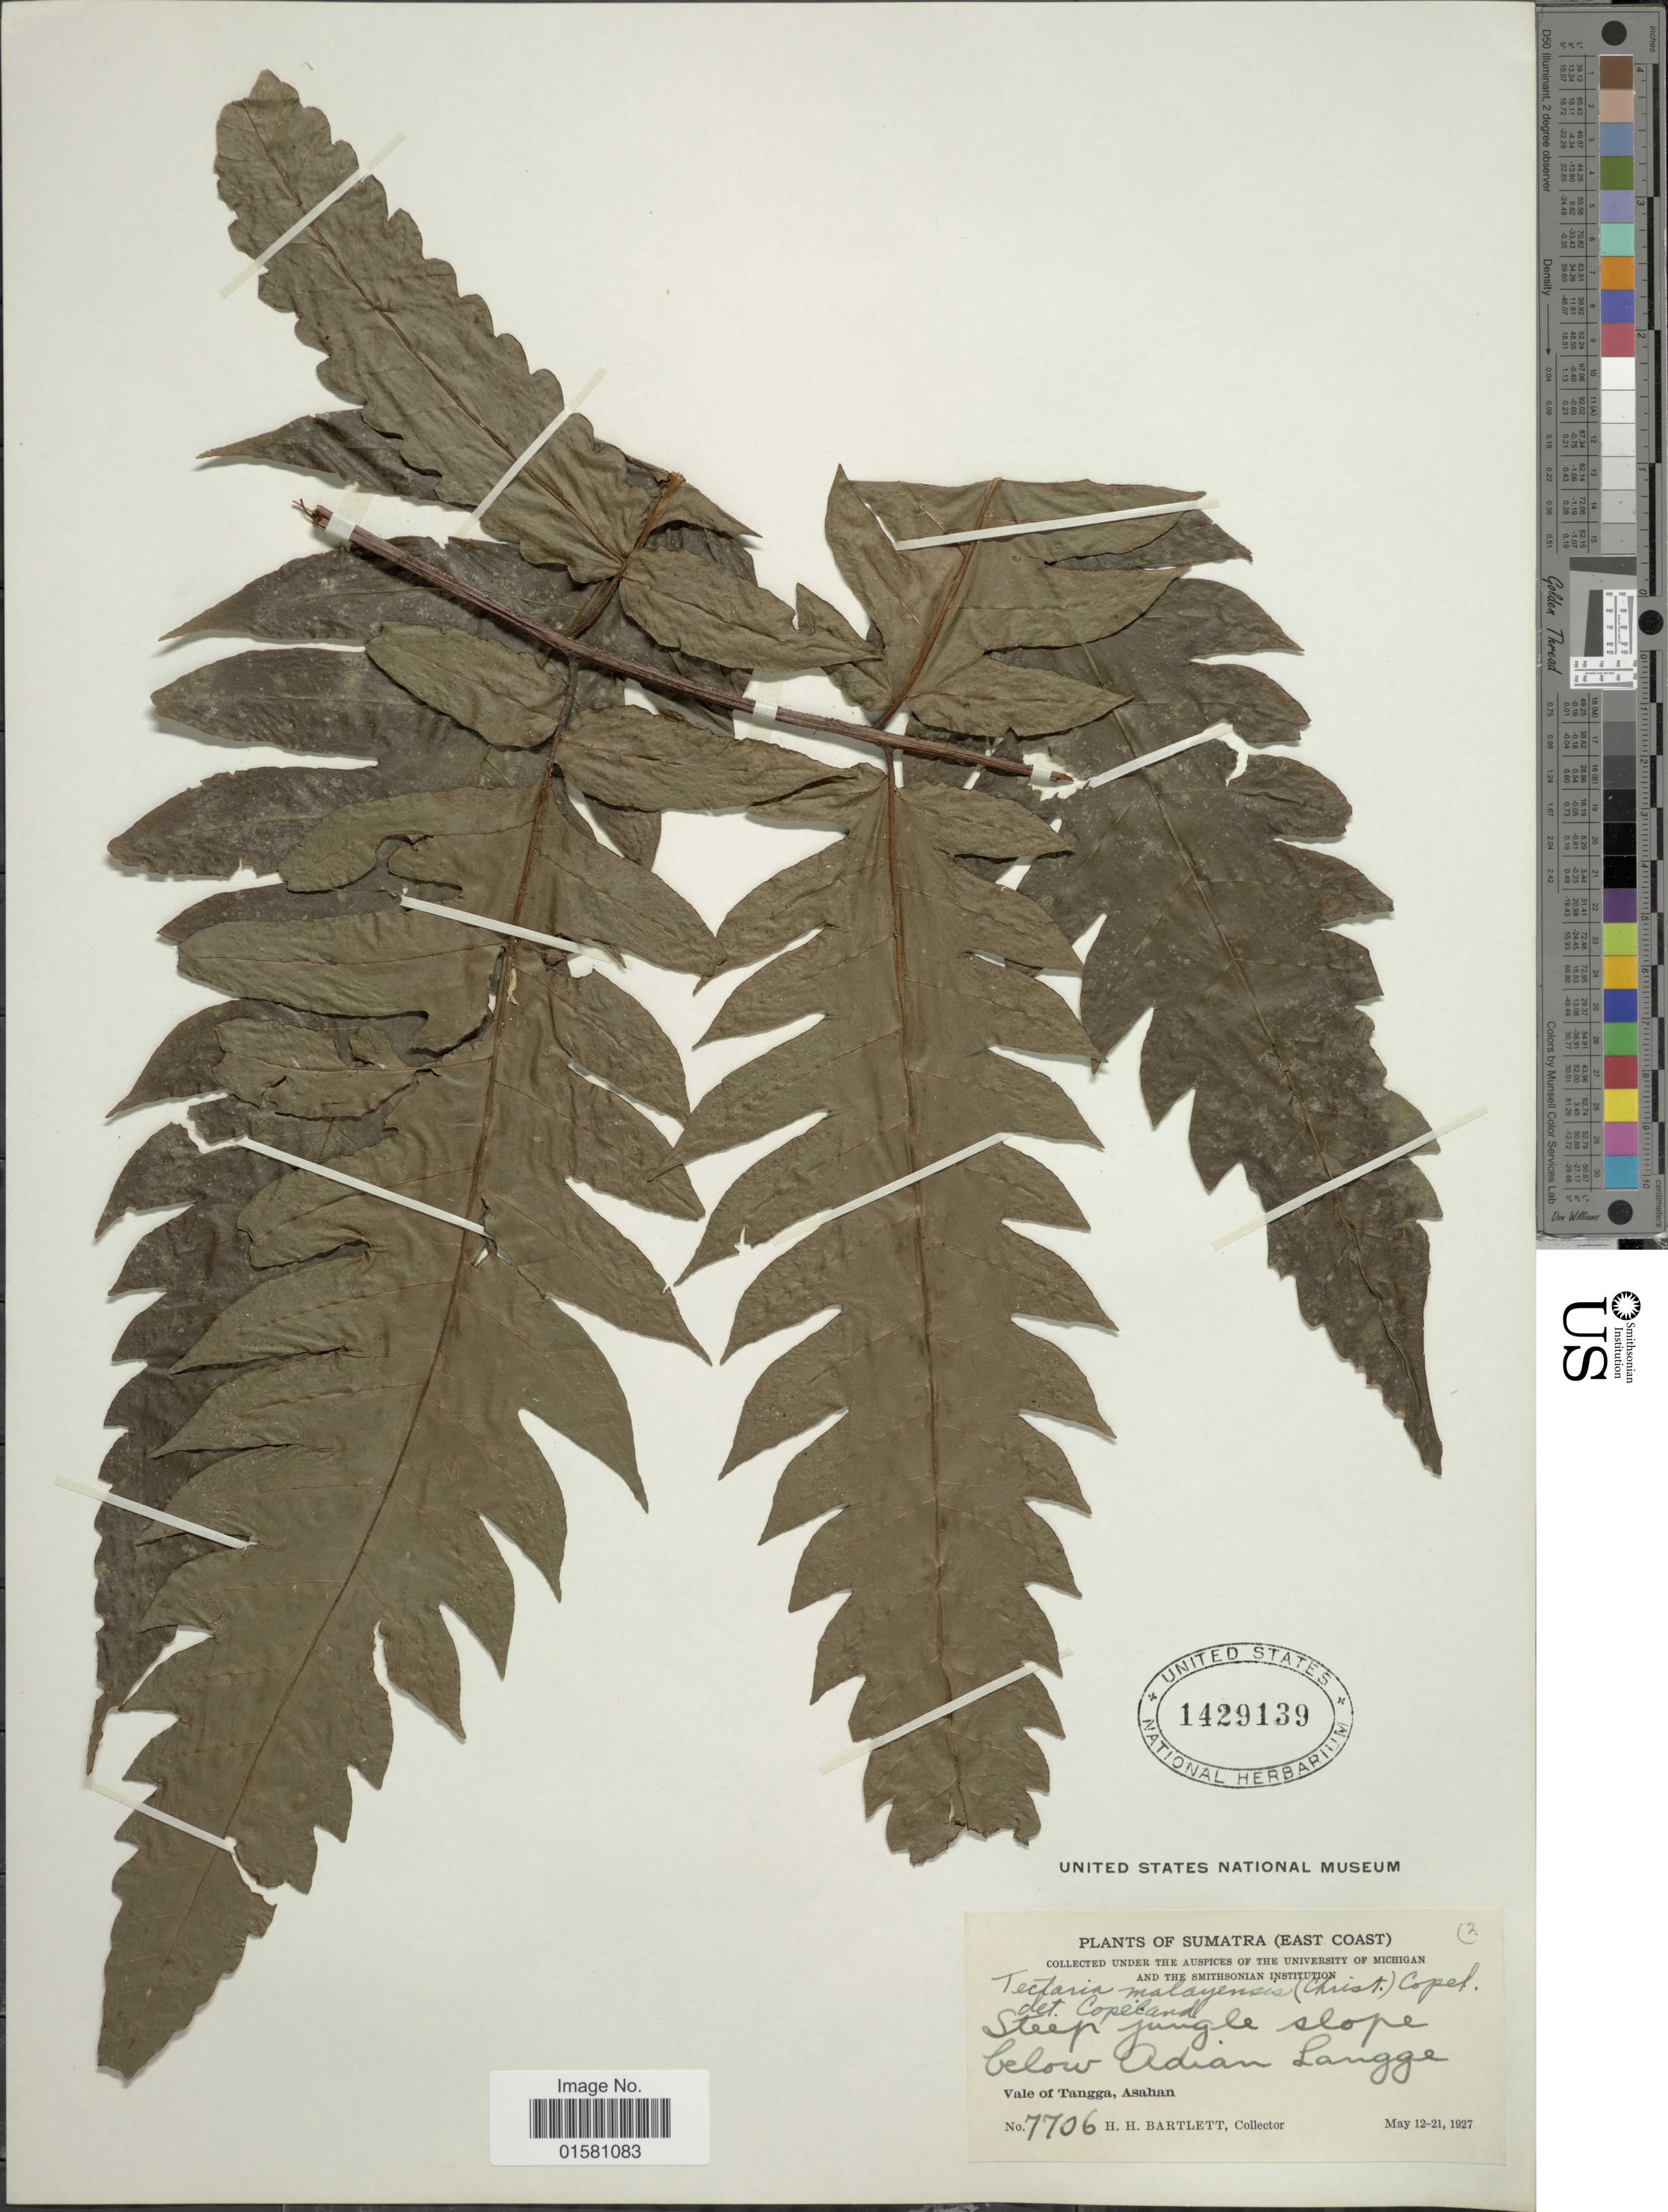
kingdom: Plantae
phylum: Tracheophyta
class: Polypodiopsida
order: Polypodiales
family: Tectariaceae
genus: Tectaria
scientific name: Tectaria griffithii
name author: (Baker) C. Chr.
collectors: H. H. Bartlett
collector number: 7706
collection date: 1927-05-12/1927-05-21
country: Indonesia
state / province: Sumatra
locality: East Coast. Steep jungle slope below Adian Langge, Vale of Tangan, Asahan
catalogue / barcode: US 1429139